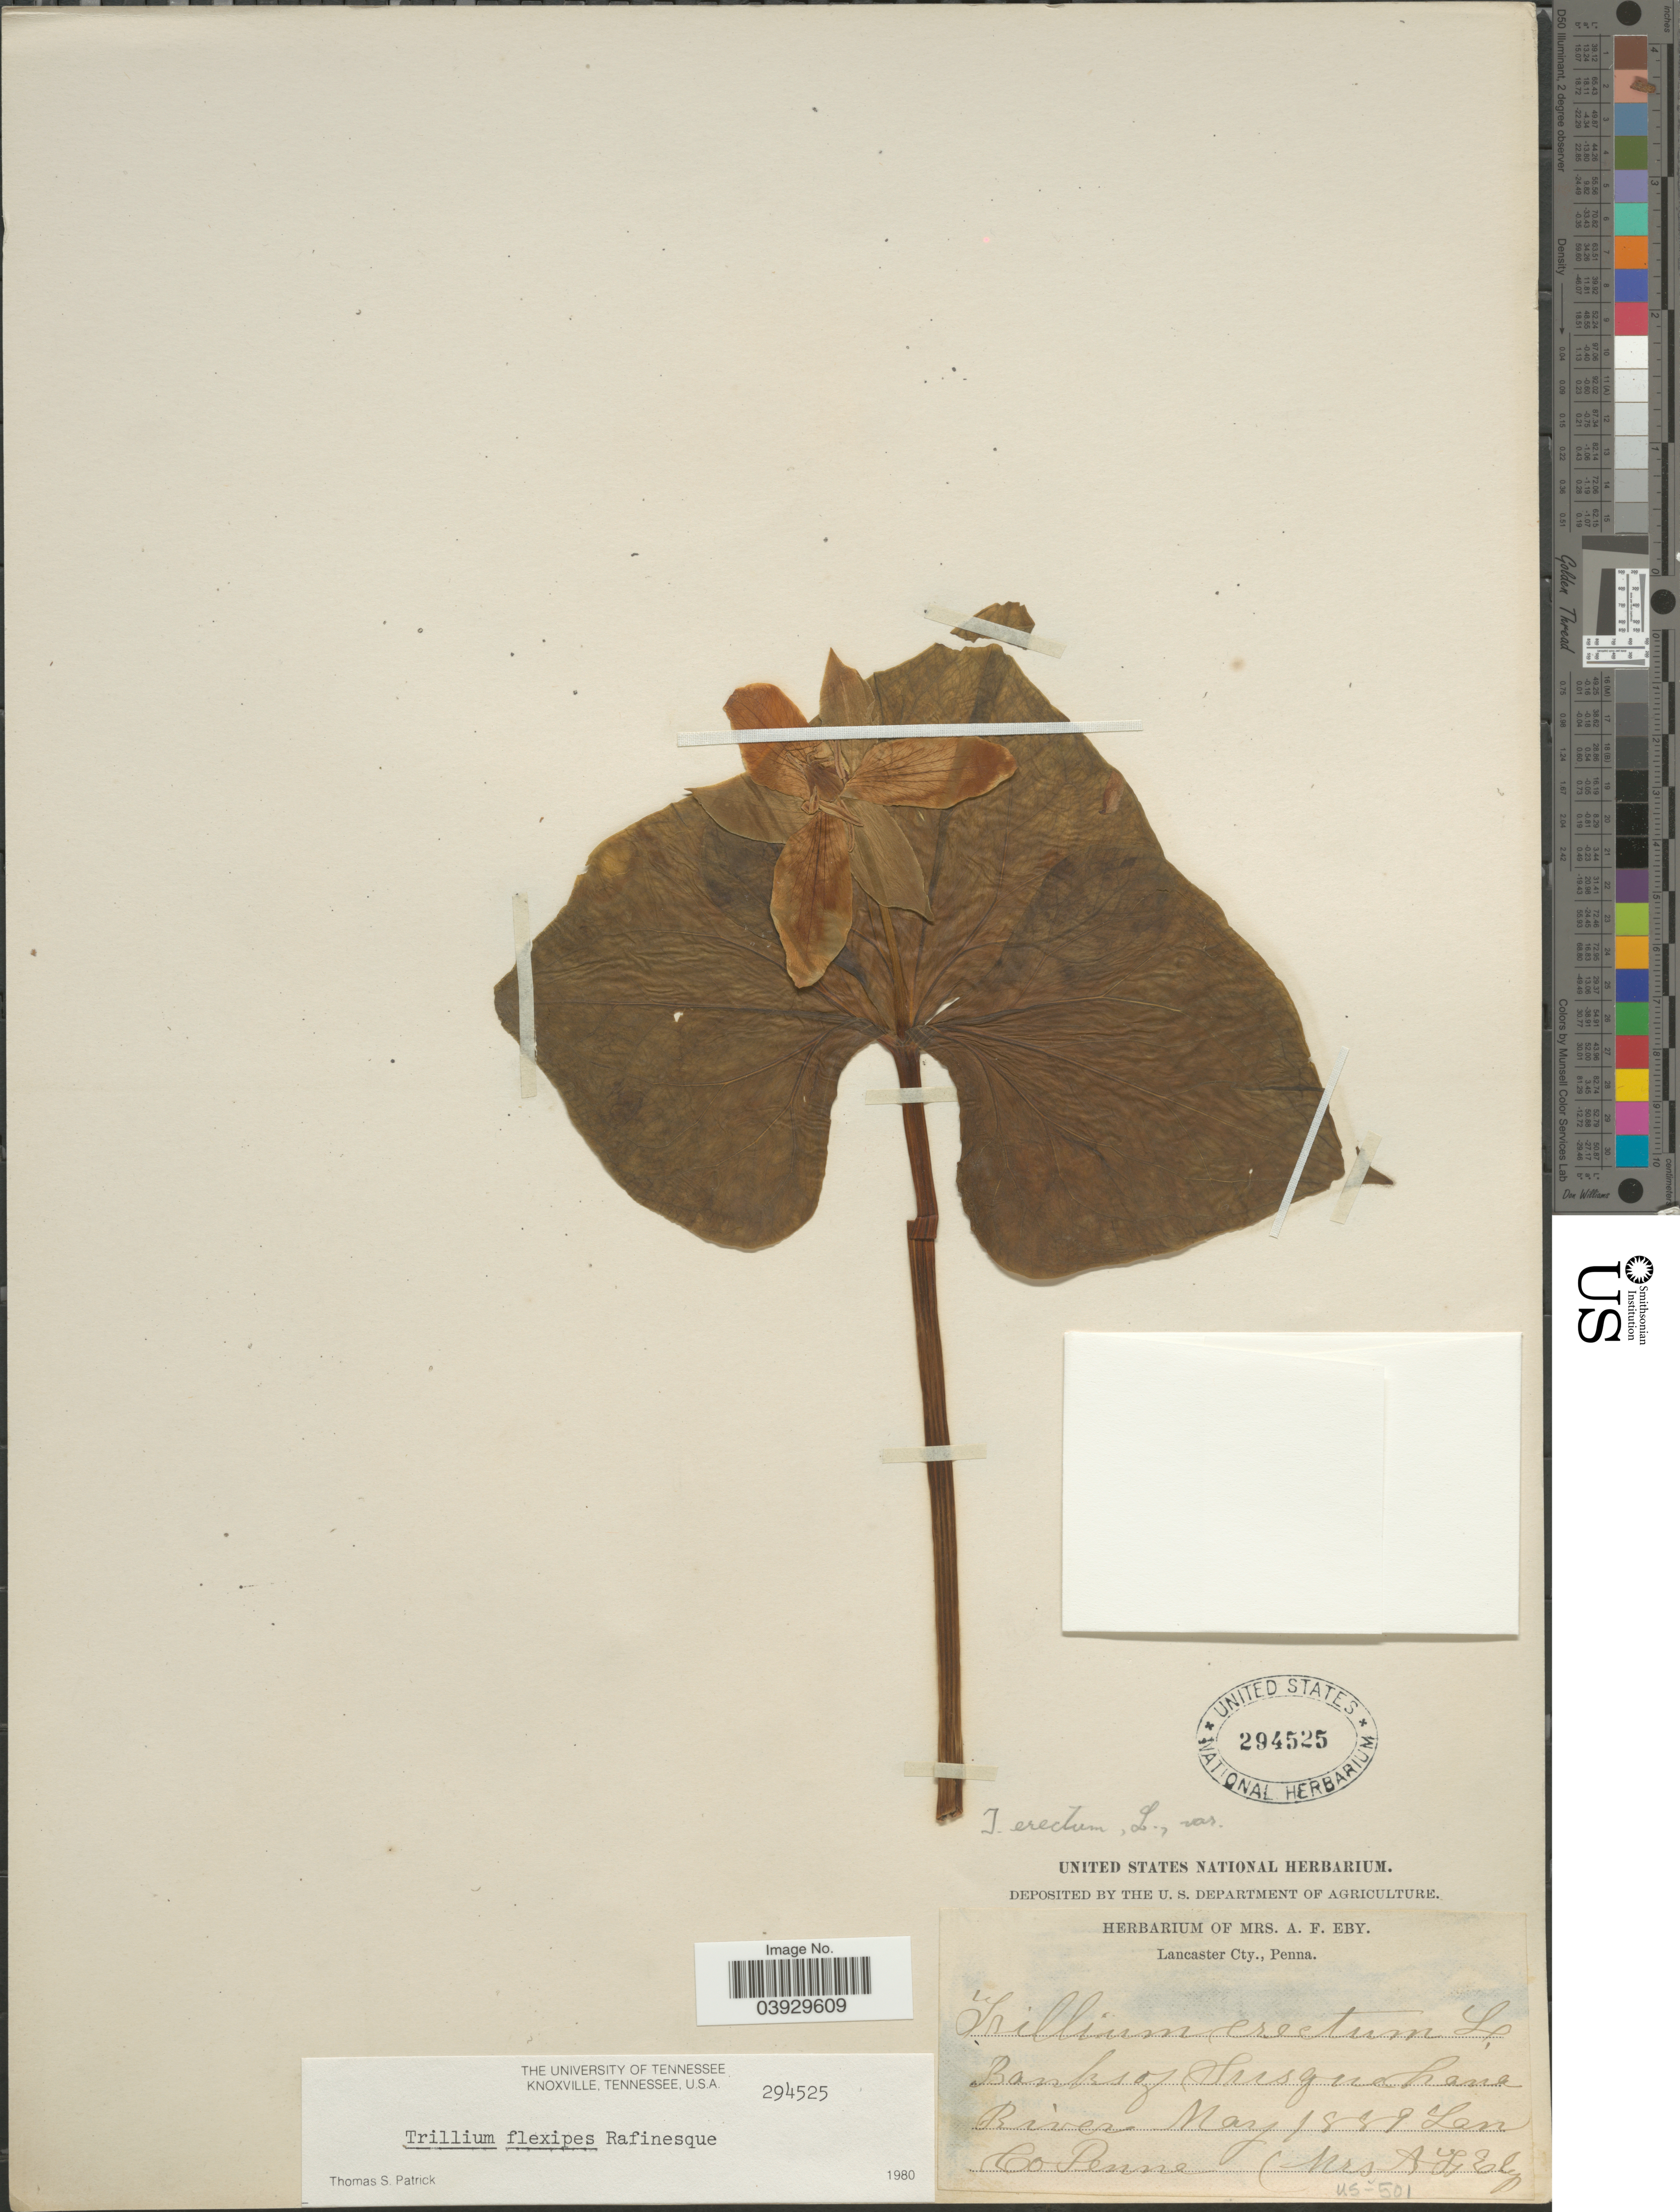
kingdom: Plantae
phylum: Tracheophyta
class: Liliopsida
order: Liliales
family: Melanthiaceae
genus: Trillium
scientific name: Trillium flexipes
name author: Raf.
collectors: Mrs. A. F. Eby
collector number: US-501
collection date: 1889-05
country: United States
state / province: Pennsylvania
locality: Banks of Susquehana River. Lan. Co.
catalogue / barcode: US 294525